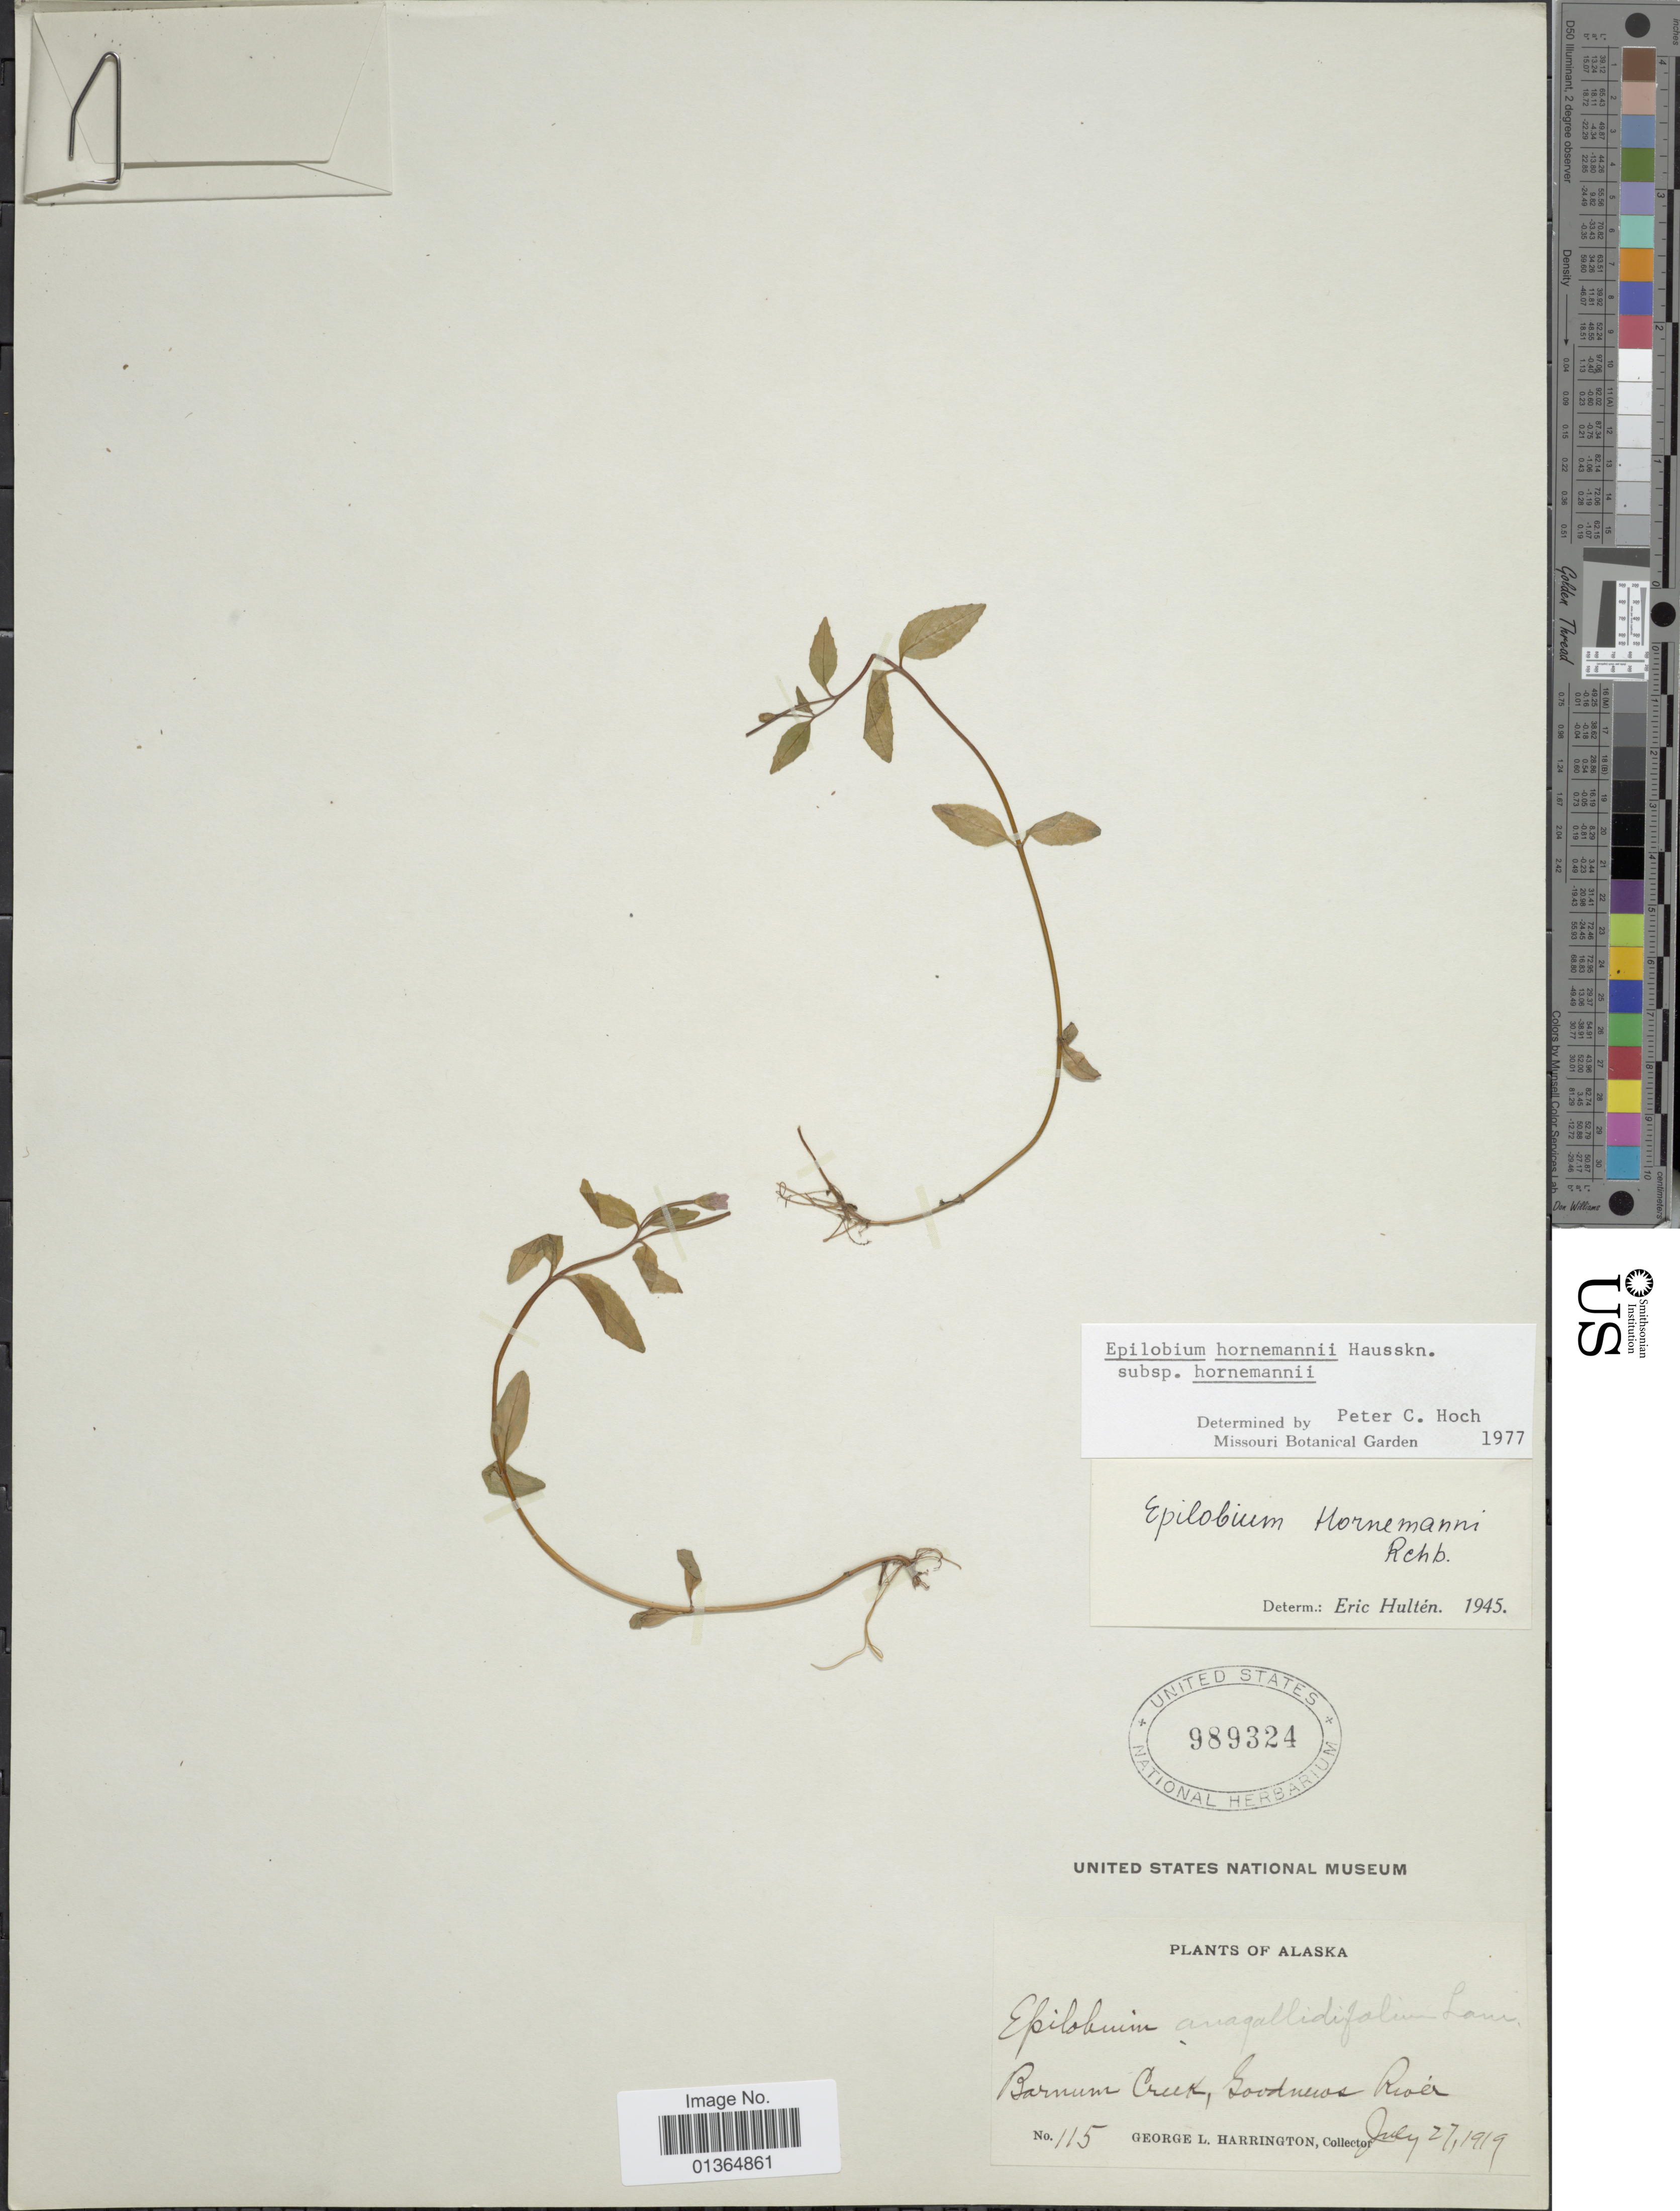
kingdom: Plantae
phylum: Tracheophyta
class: Magnoliopsida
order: Myrtales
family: Onagraceae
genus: Epilobium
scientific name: Epilobium hornemannii subsp. hornemannii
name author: Rchb.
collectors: G. Harrington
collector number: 115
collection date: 1919-07-27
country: United States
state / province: Alaska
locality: Barnum Creek, Goodnews River.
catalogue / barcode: US 989324